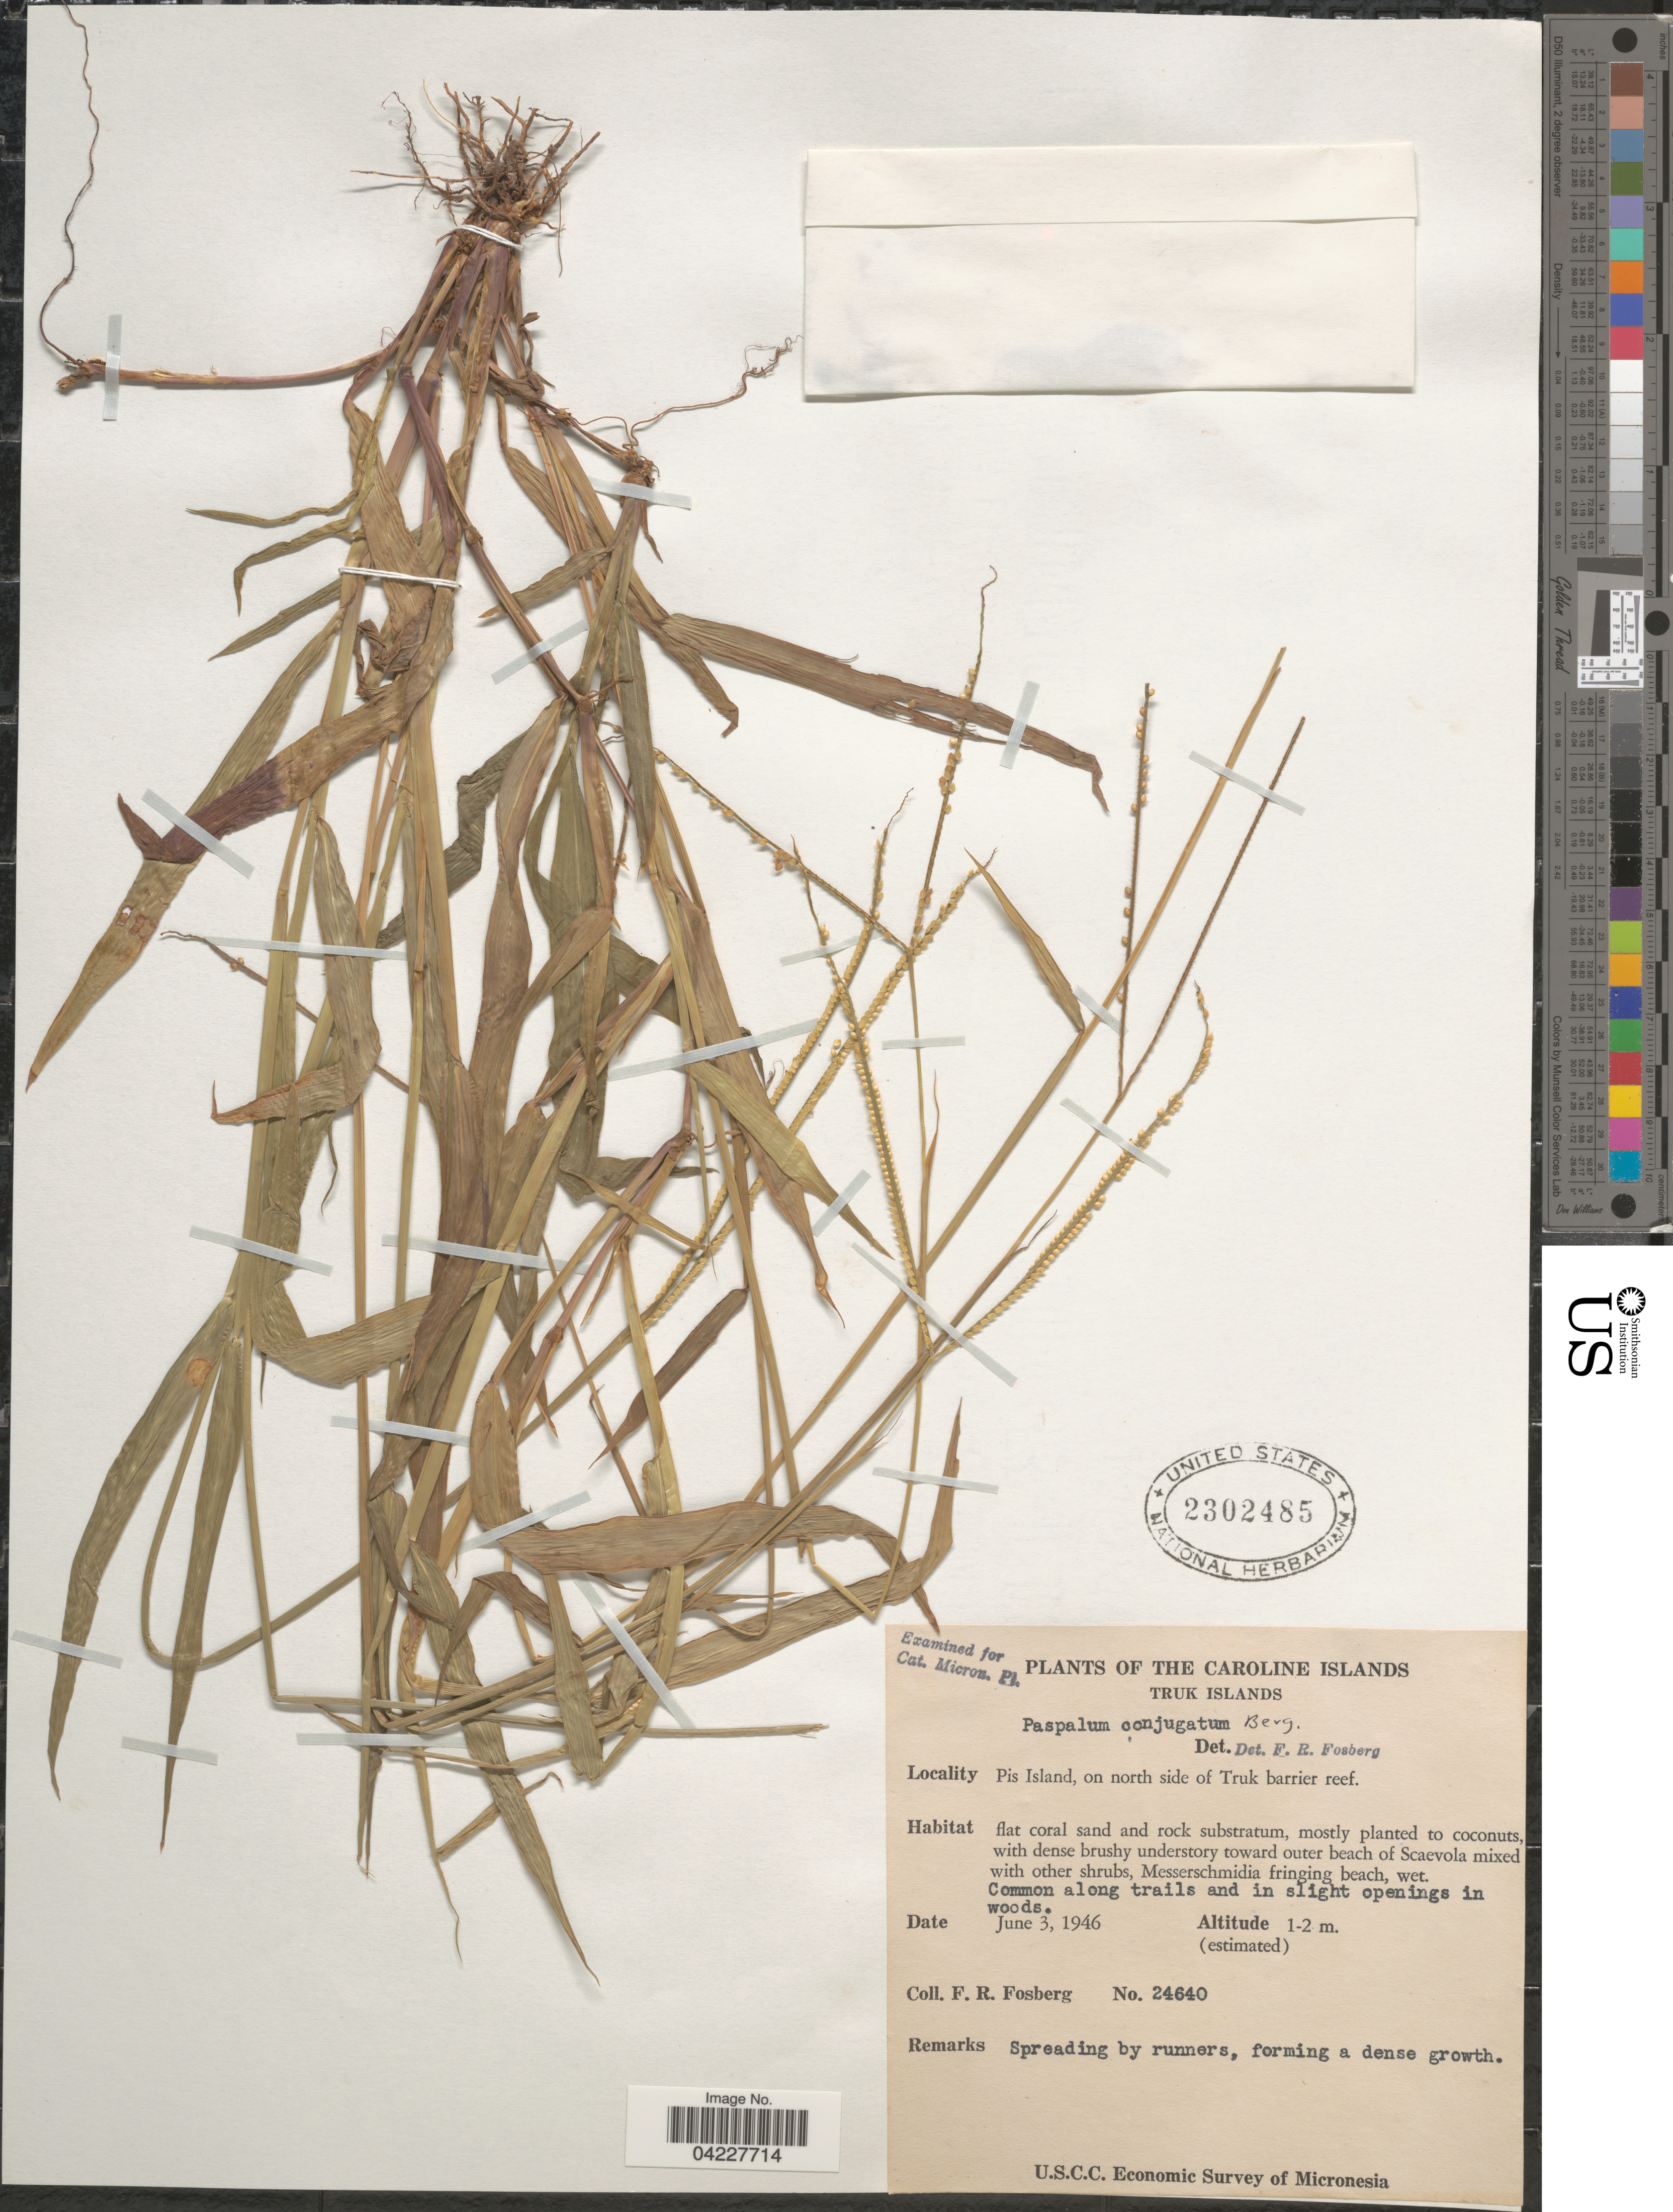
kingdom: Plantae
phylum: Tracheophyta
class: Liliopsida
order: Poales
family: Poaceae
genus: Paspalum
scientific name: Paspalum conjugatum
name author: P.J. Bergius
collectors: F. R. Fosberg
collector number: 24640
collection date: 1946-06-03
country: Micronesia, Federated States of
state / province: Truk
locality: The Caroline Islands. Truk Islands. Pis Island, on north side of Truk barrier reef. U.S.C.C. Economic Survey of Micronesia.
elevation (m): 1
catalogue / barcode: US 2302485